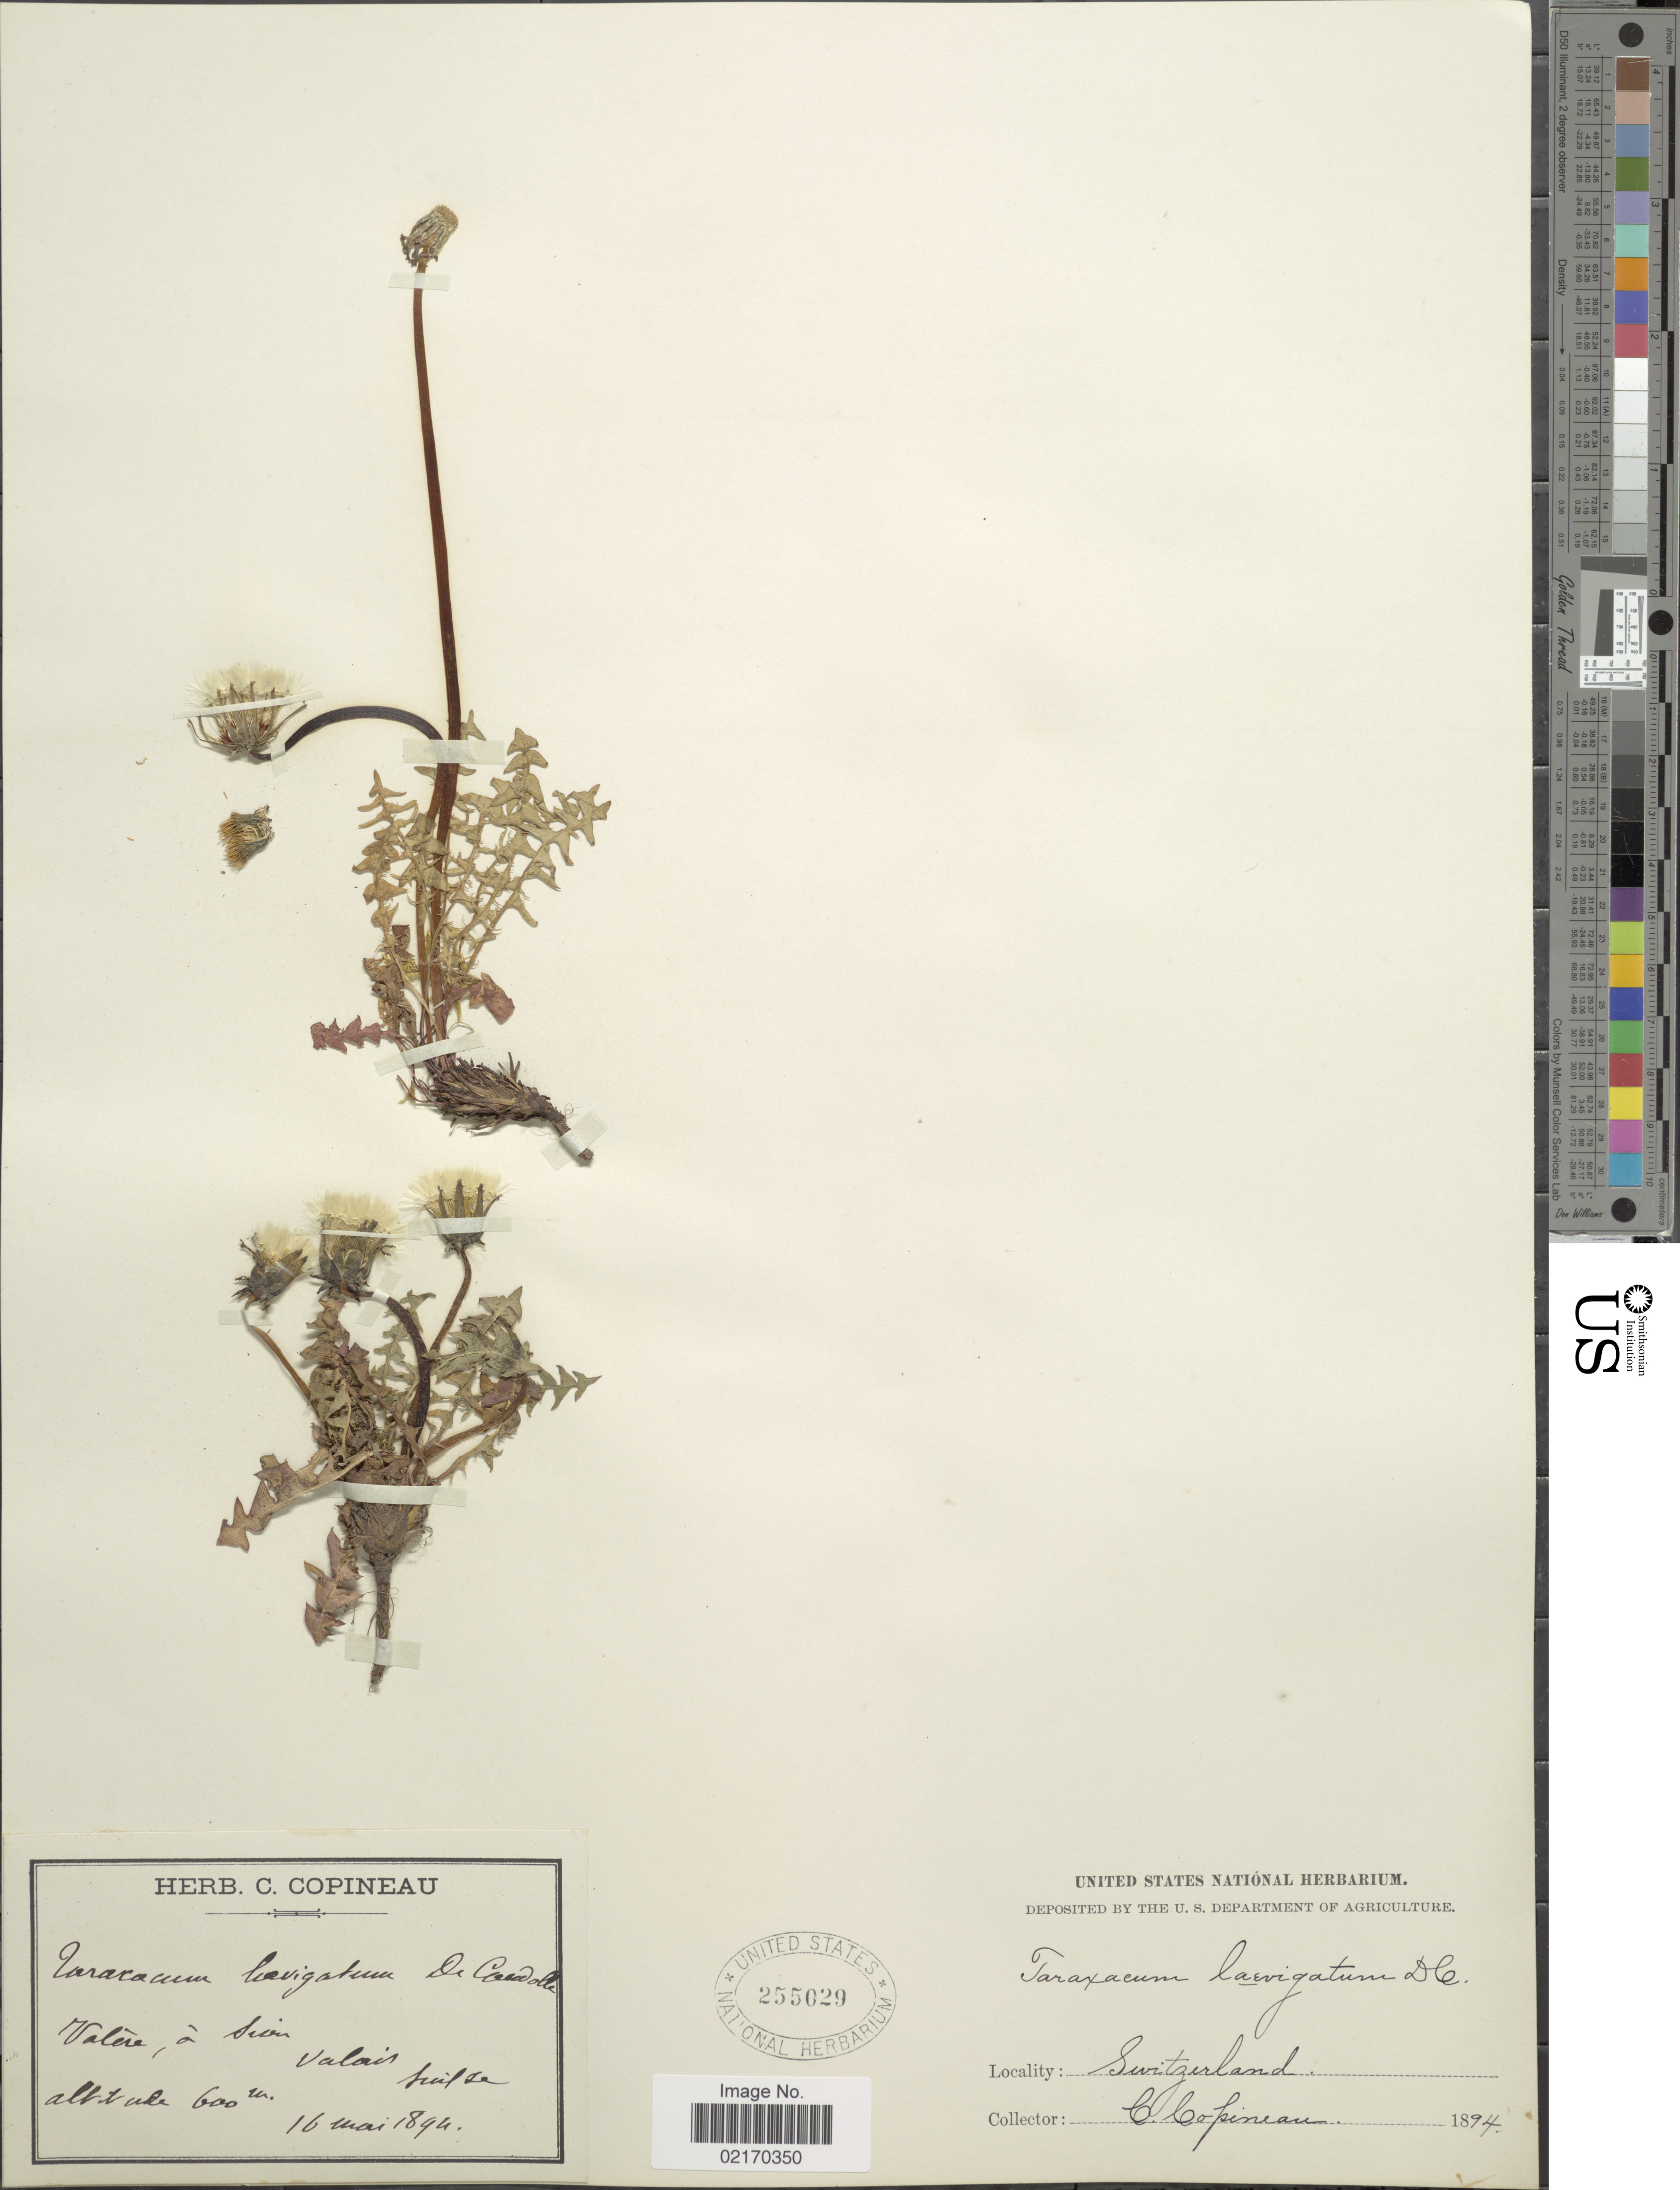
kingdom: Plantae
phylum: Tracheophyta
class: Magnoliopsida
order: Asterales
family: Asteraceae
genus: Taraxacum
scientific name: Taraxacum erythrospermum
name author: Andrz. ex Besser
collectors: C. Copineau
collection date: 1894-05-16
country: Switzerland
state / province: Valais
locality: Valère, à Sion. Valais, Suisse.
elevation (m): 600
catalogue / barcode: US 255029